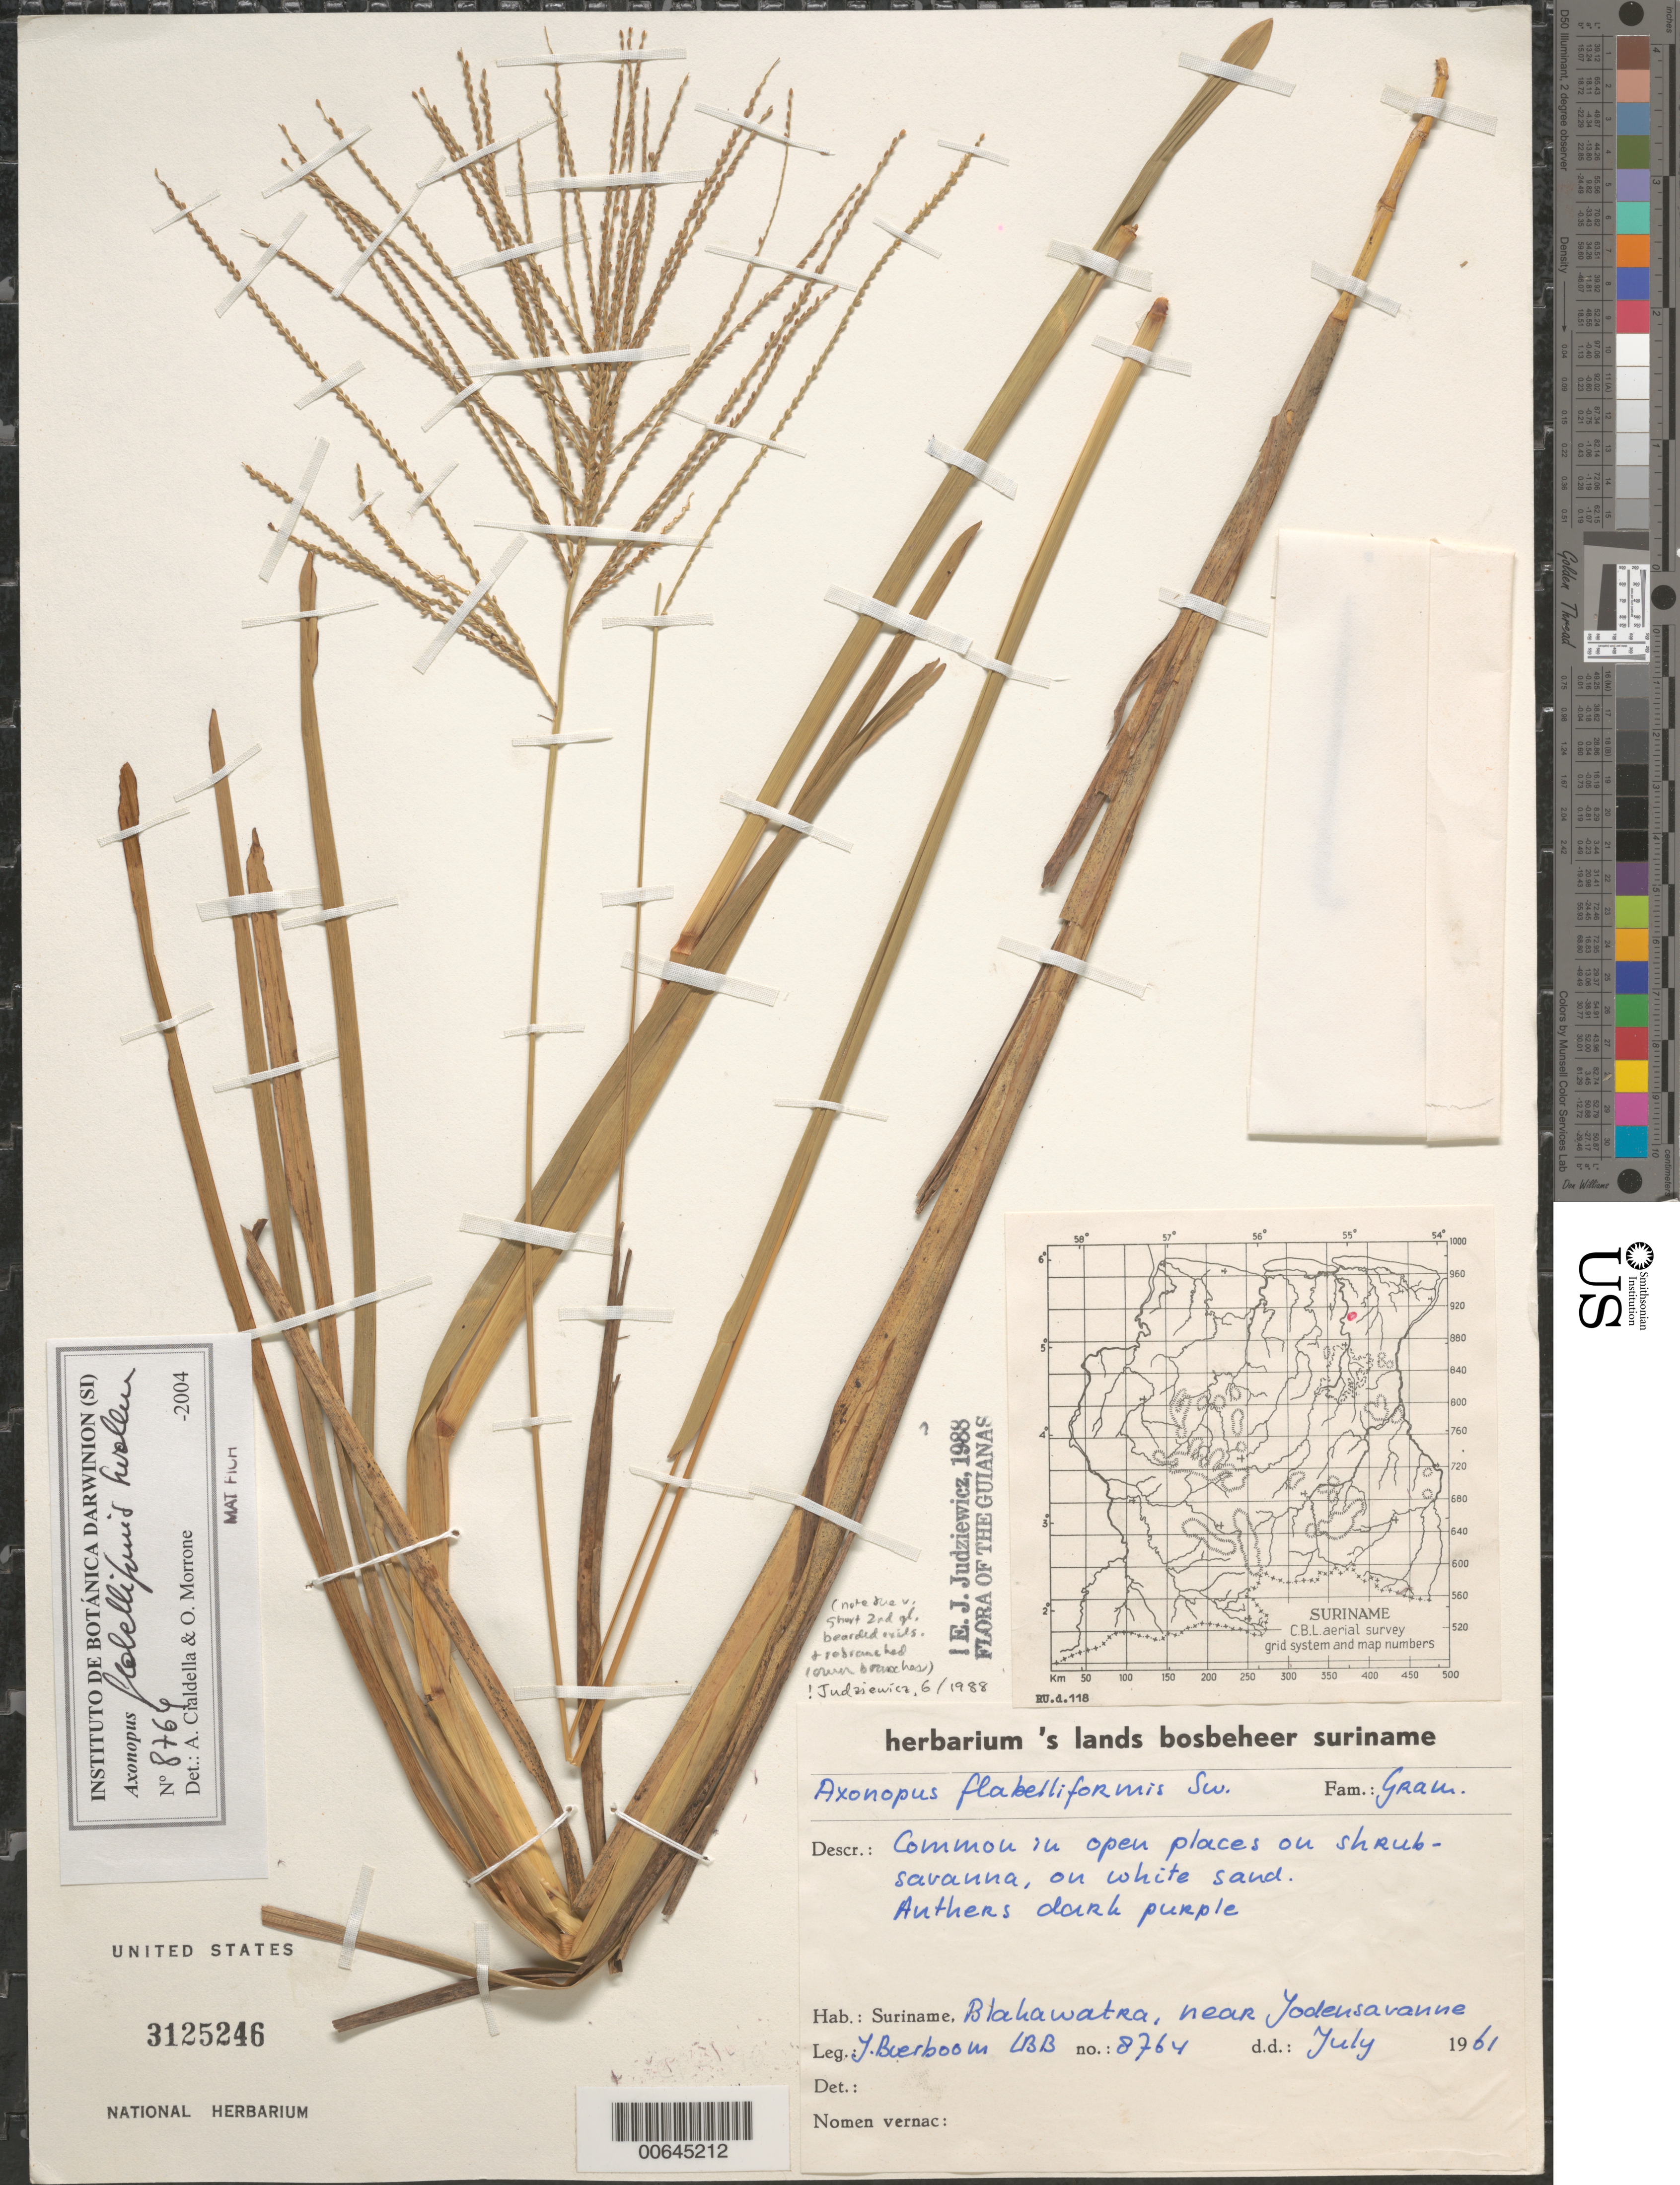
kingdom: Plantae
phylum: Tracheophyta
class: Liliopsida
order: Poales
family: Poaceae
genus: Axonopus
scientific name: Axonopus flabelliformis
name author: Swallen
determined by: Judziewicz, E. J.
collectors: J. Boerboom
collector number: LBB 8764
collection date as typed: Jul-61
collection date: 1961-07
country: Suriname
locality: Blakawatra; Jodenssavanne-Mapane Kreek area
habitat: Open places on shrub savanna, on white sand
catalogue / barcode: US 3125246